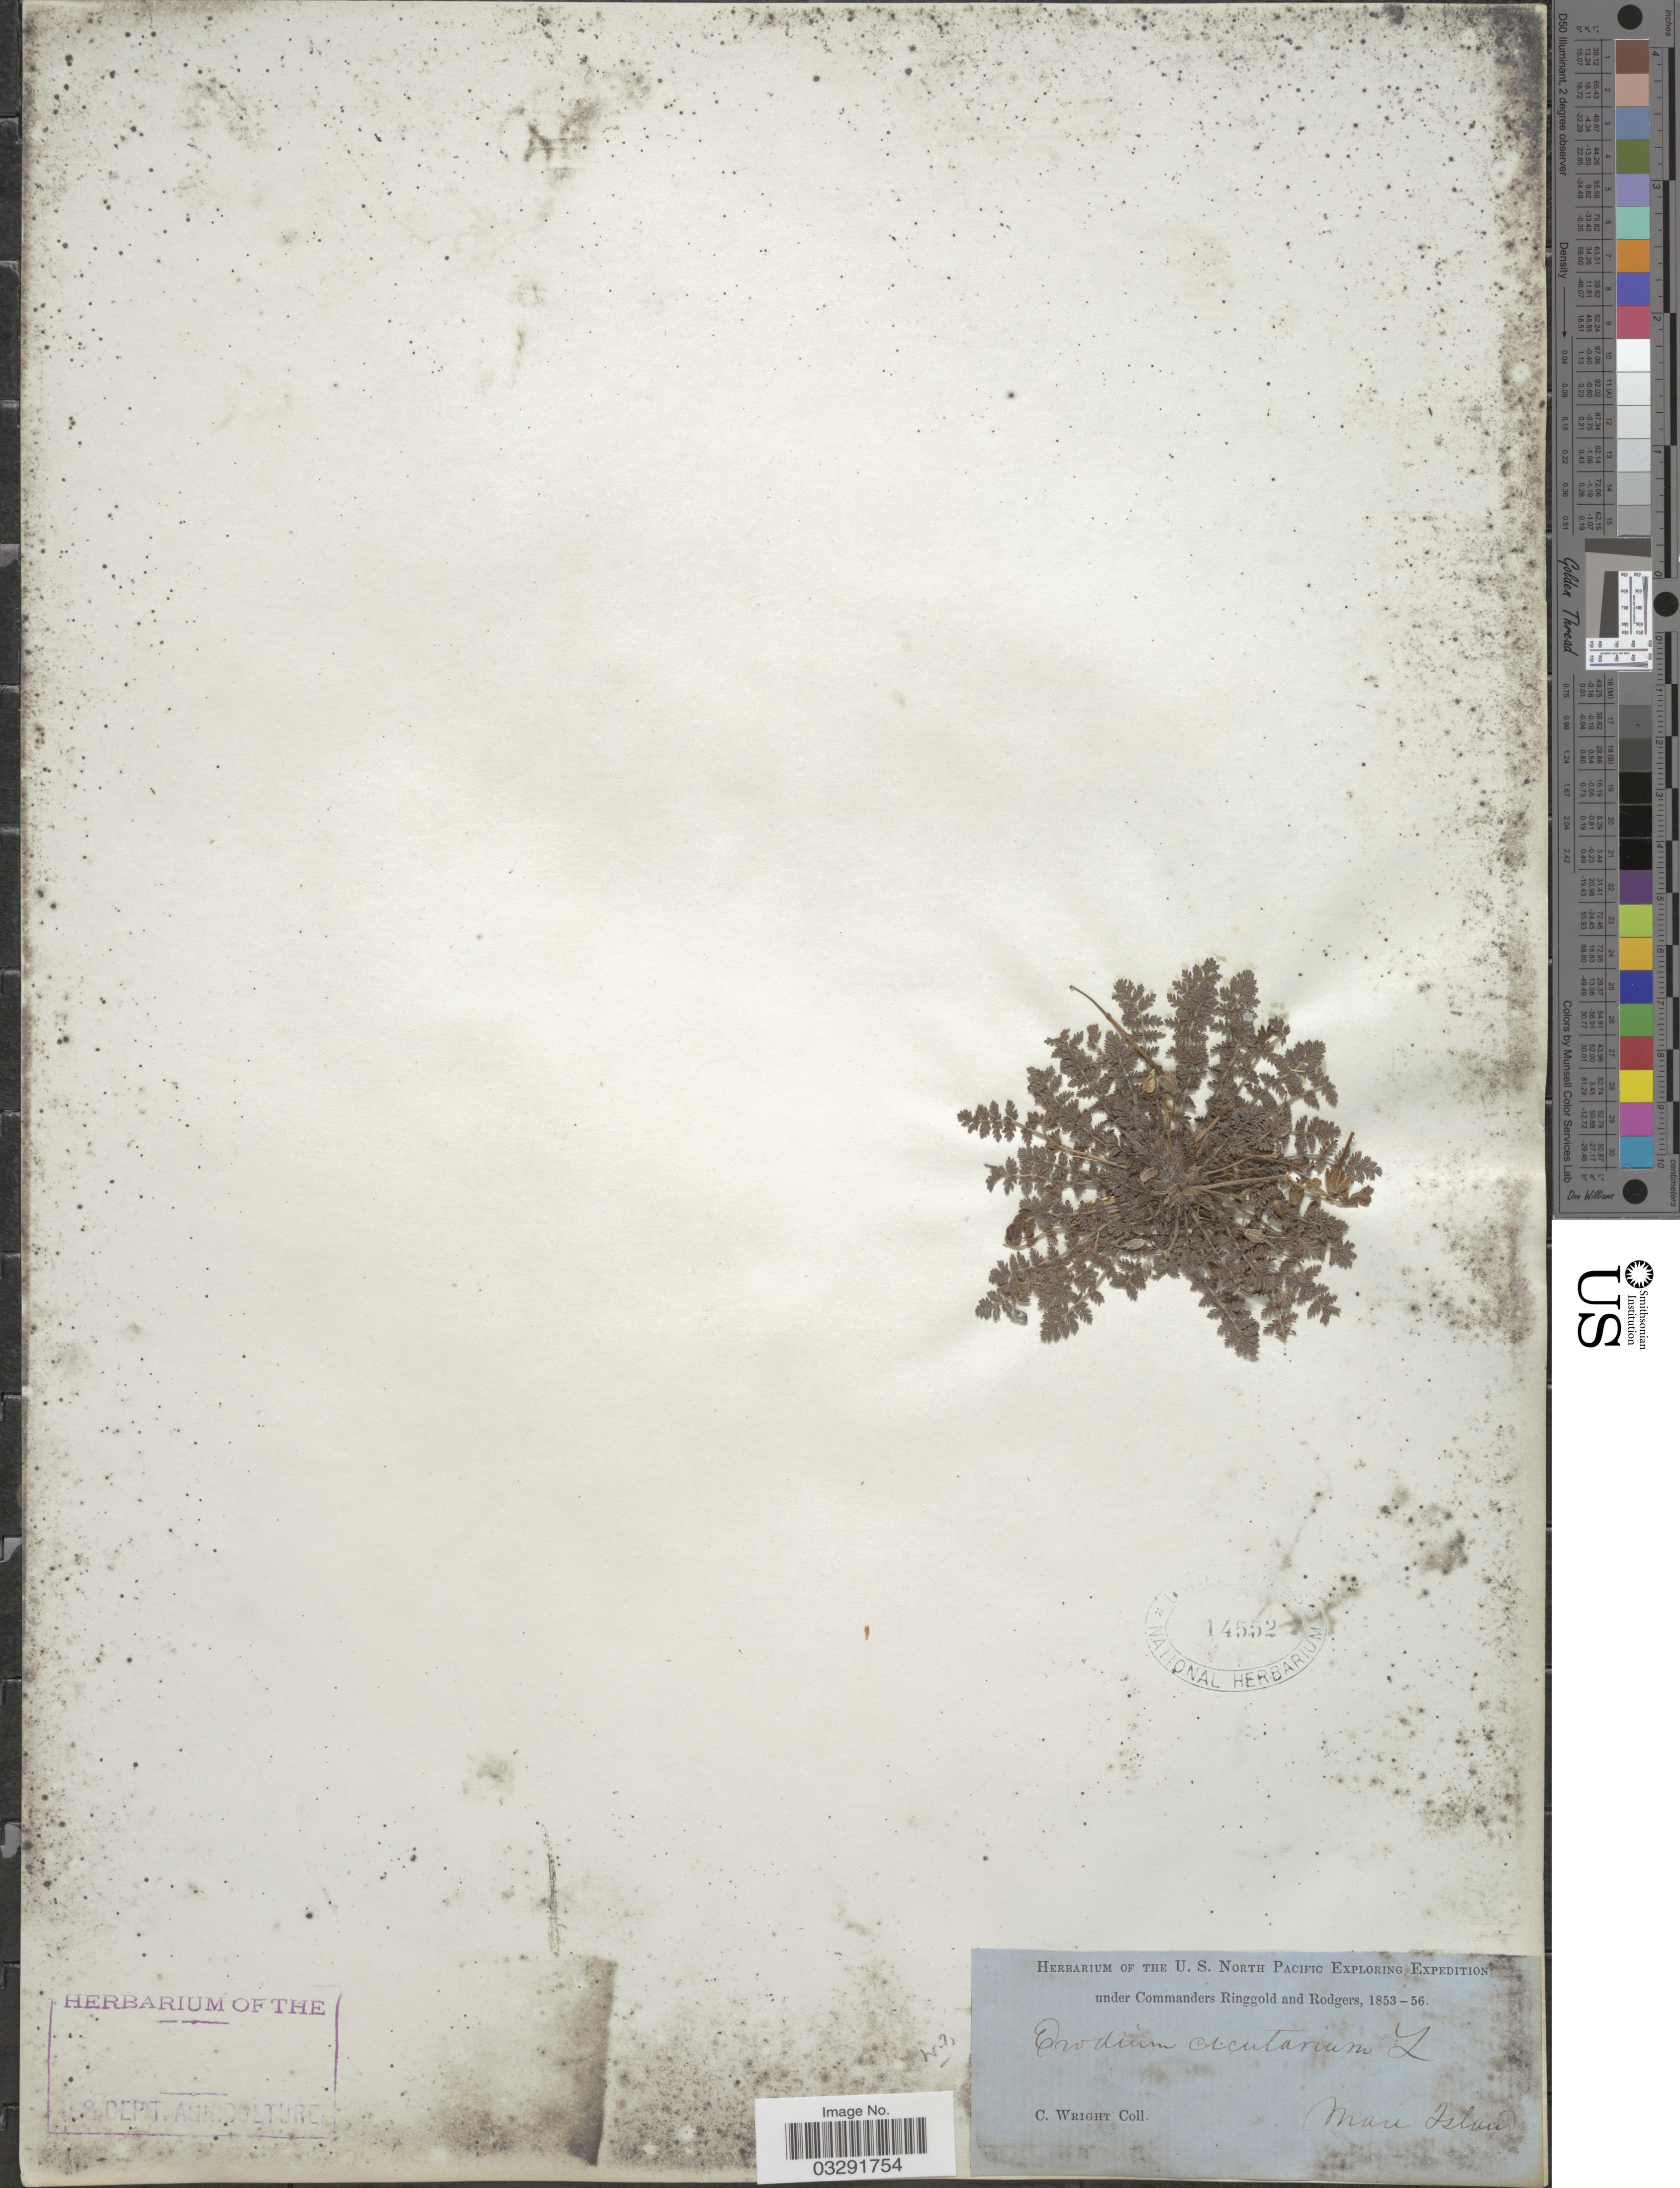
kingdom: Plantae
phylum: Tracheophyta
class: Magnoliopsida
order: Geraniales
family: Geraniaceae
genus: Erodium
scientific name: Erodium cicutarium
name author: (L.) L'Hér.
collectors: C. Wright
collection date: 1853/1856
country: United States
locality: Mau Island.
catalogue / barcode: US 14552